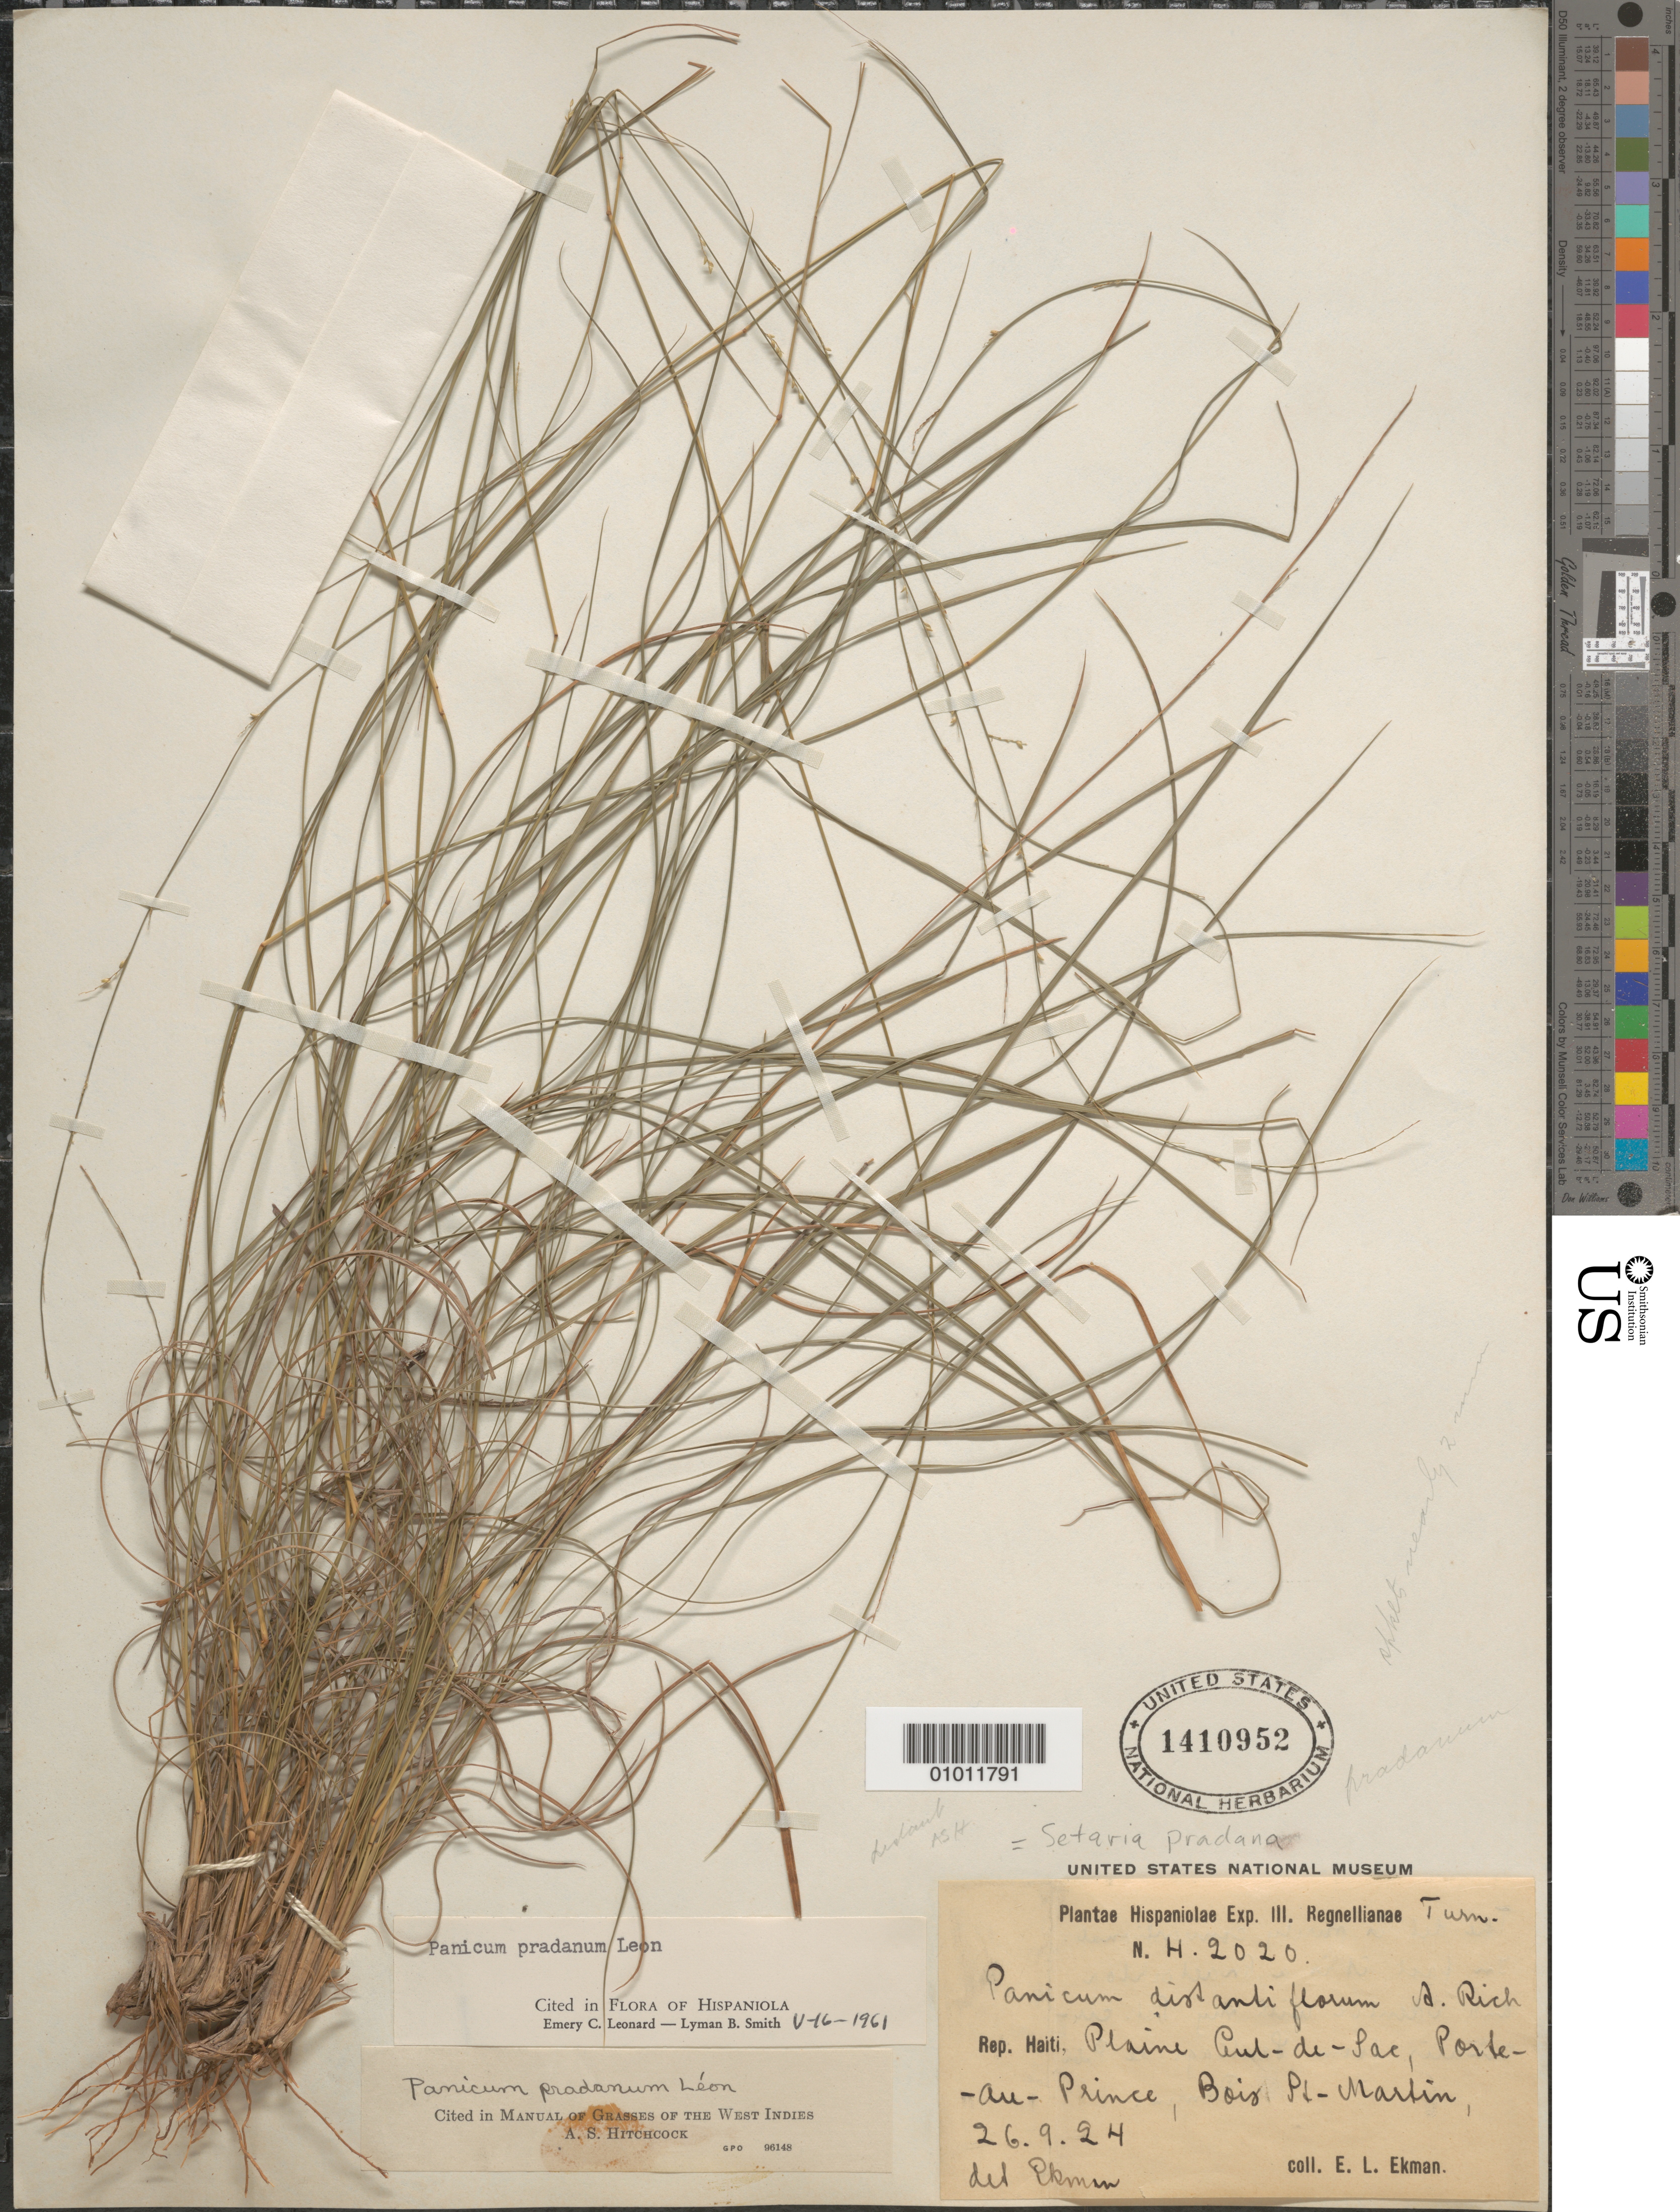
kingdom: Plantae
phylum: Tracheophyta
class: Liliopsida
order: Poales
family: Poaceae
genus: Panicum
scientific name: Panicum pradanum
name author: León ex Hitchc.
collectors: E. L. Ekman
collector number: H 2020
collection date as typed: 26 Sep 1924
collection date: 1924-09-26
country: Haiti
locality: Plaine Cul-de-Sac, Porte-au-Prince, Bois St-Martin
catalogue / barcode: US 1410952